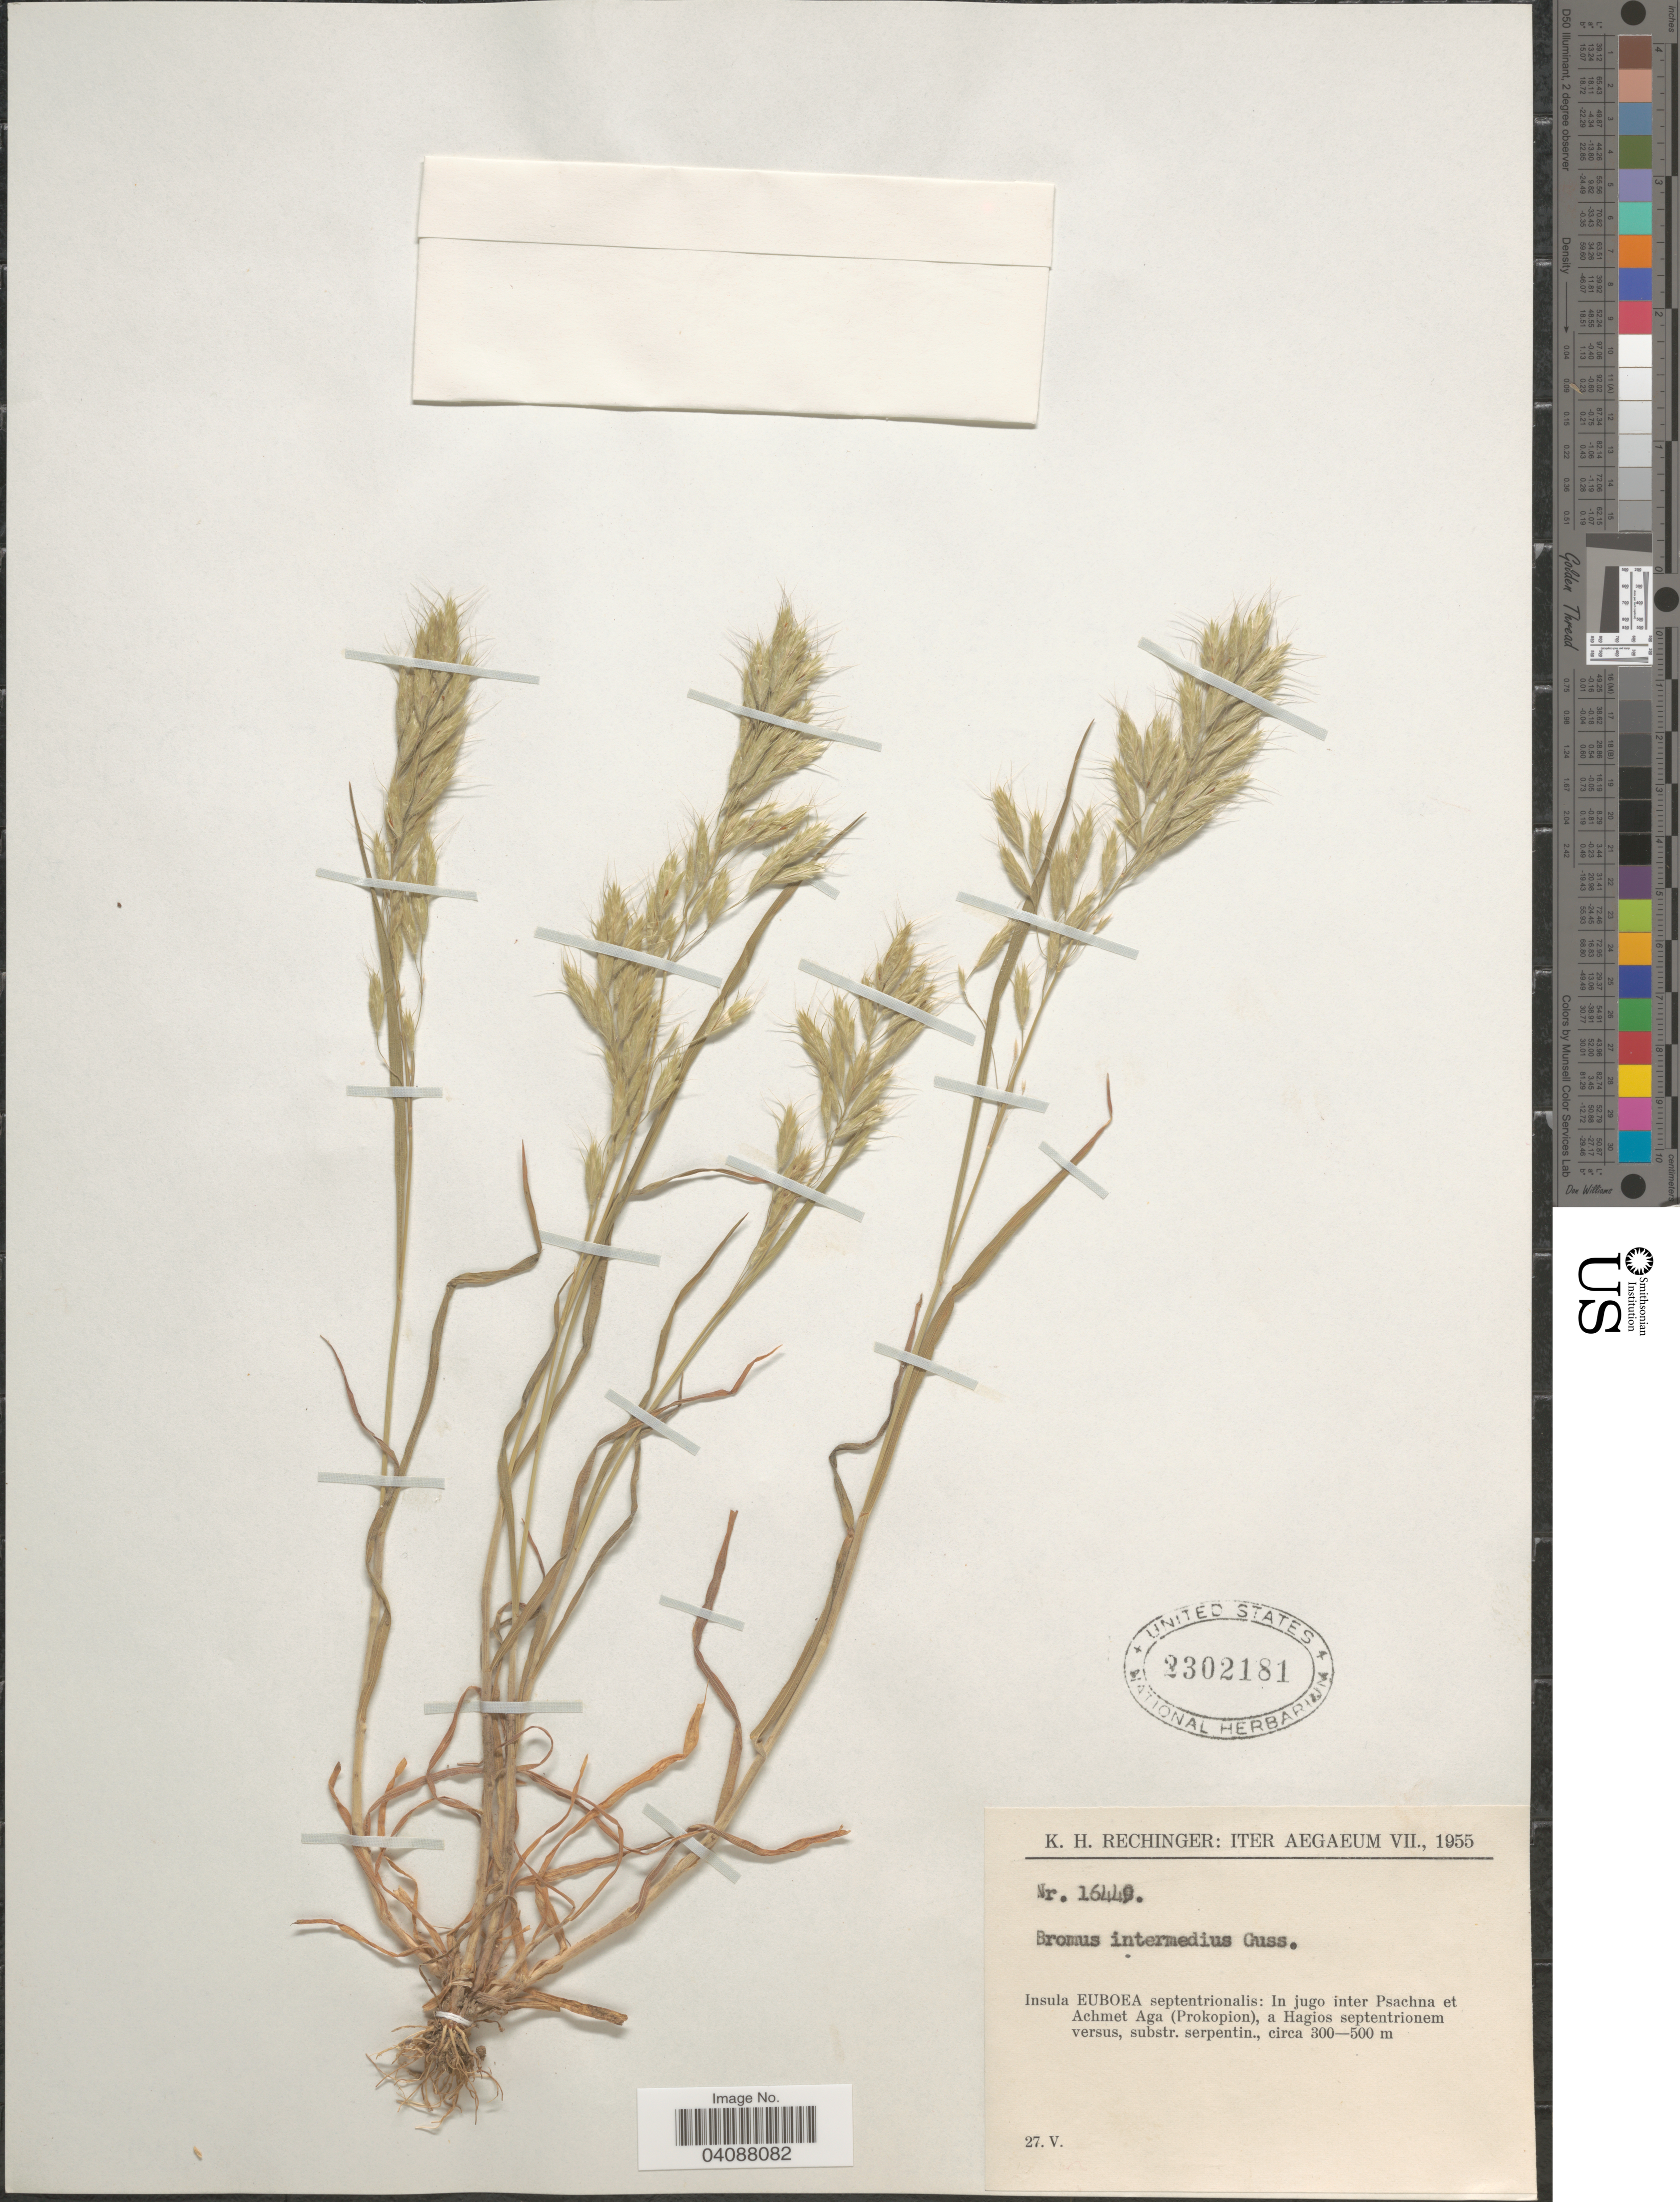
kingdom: Plantae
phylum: Tracheophyta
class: Liliopsida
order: Poales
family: Poaceae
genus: Bromus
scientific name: Bromus intermedius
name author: Gussone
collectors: K. H. Rechinger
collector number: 16449*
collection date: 1955-05-27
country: Greece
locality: Iter Aegaeum VII., 1955. Insula Euboea septentrionalis: In jugo inter Psachna et Achmet Aga (Prokopion), a Hagios septentrionem versus, substr. serpentin.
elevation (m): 300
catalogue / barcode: US 2302181